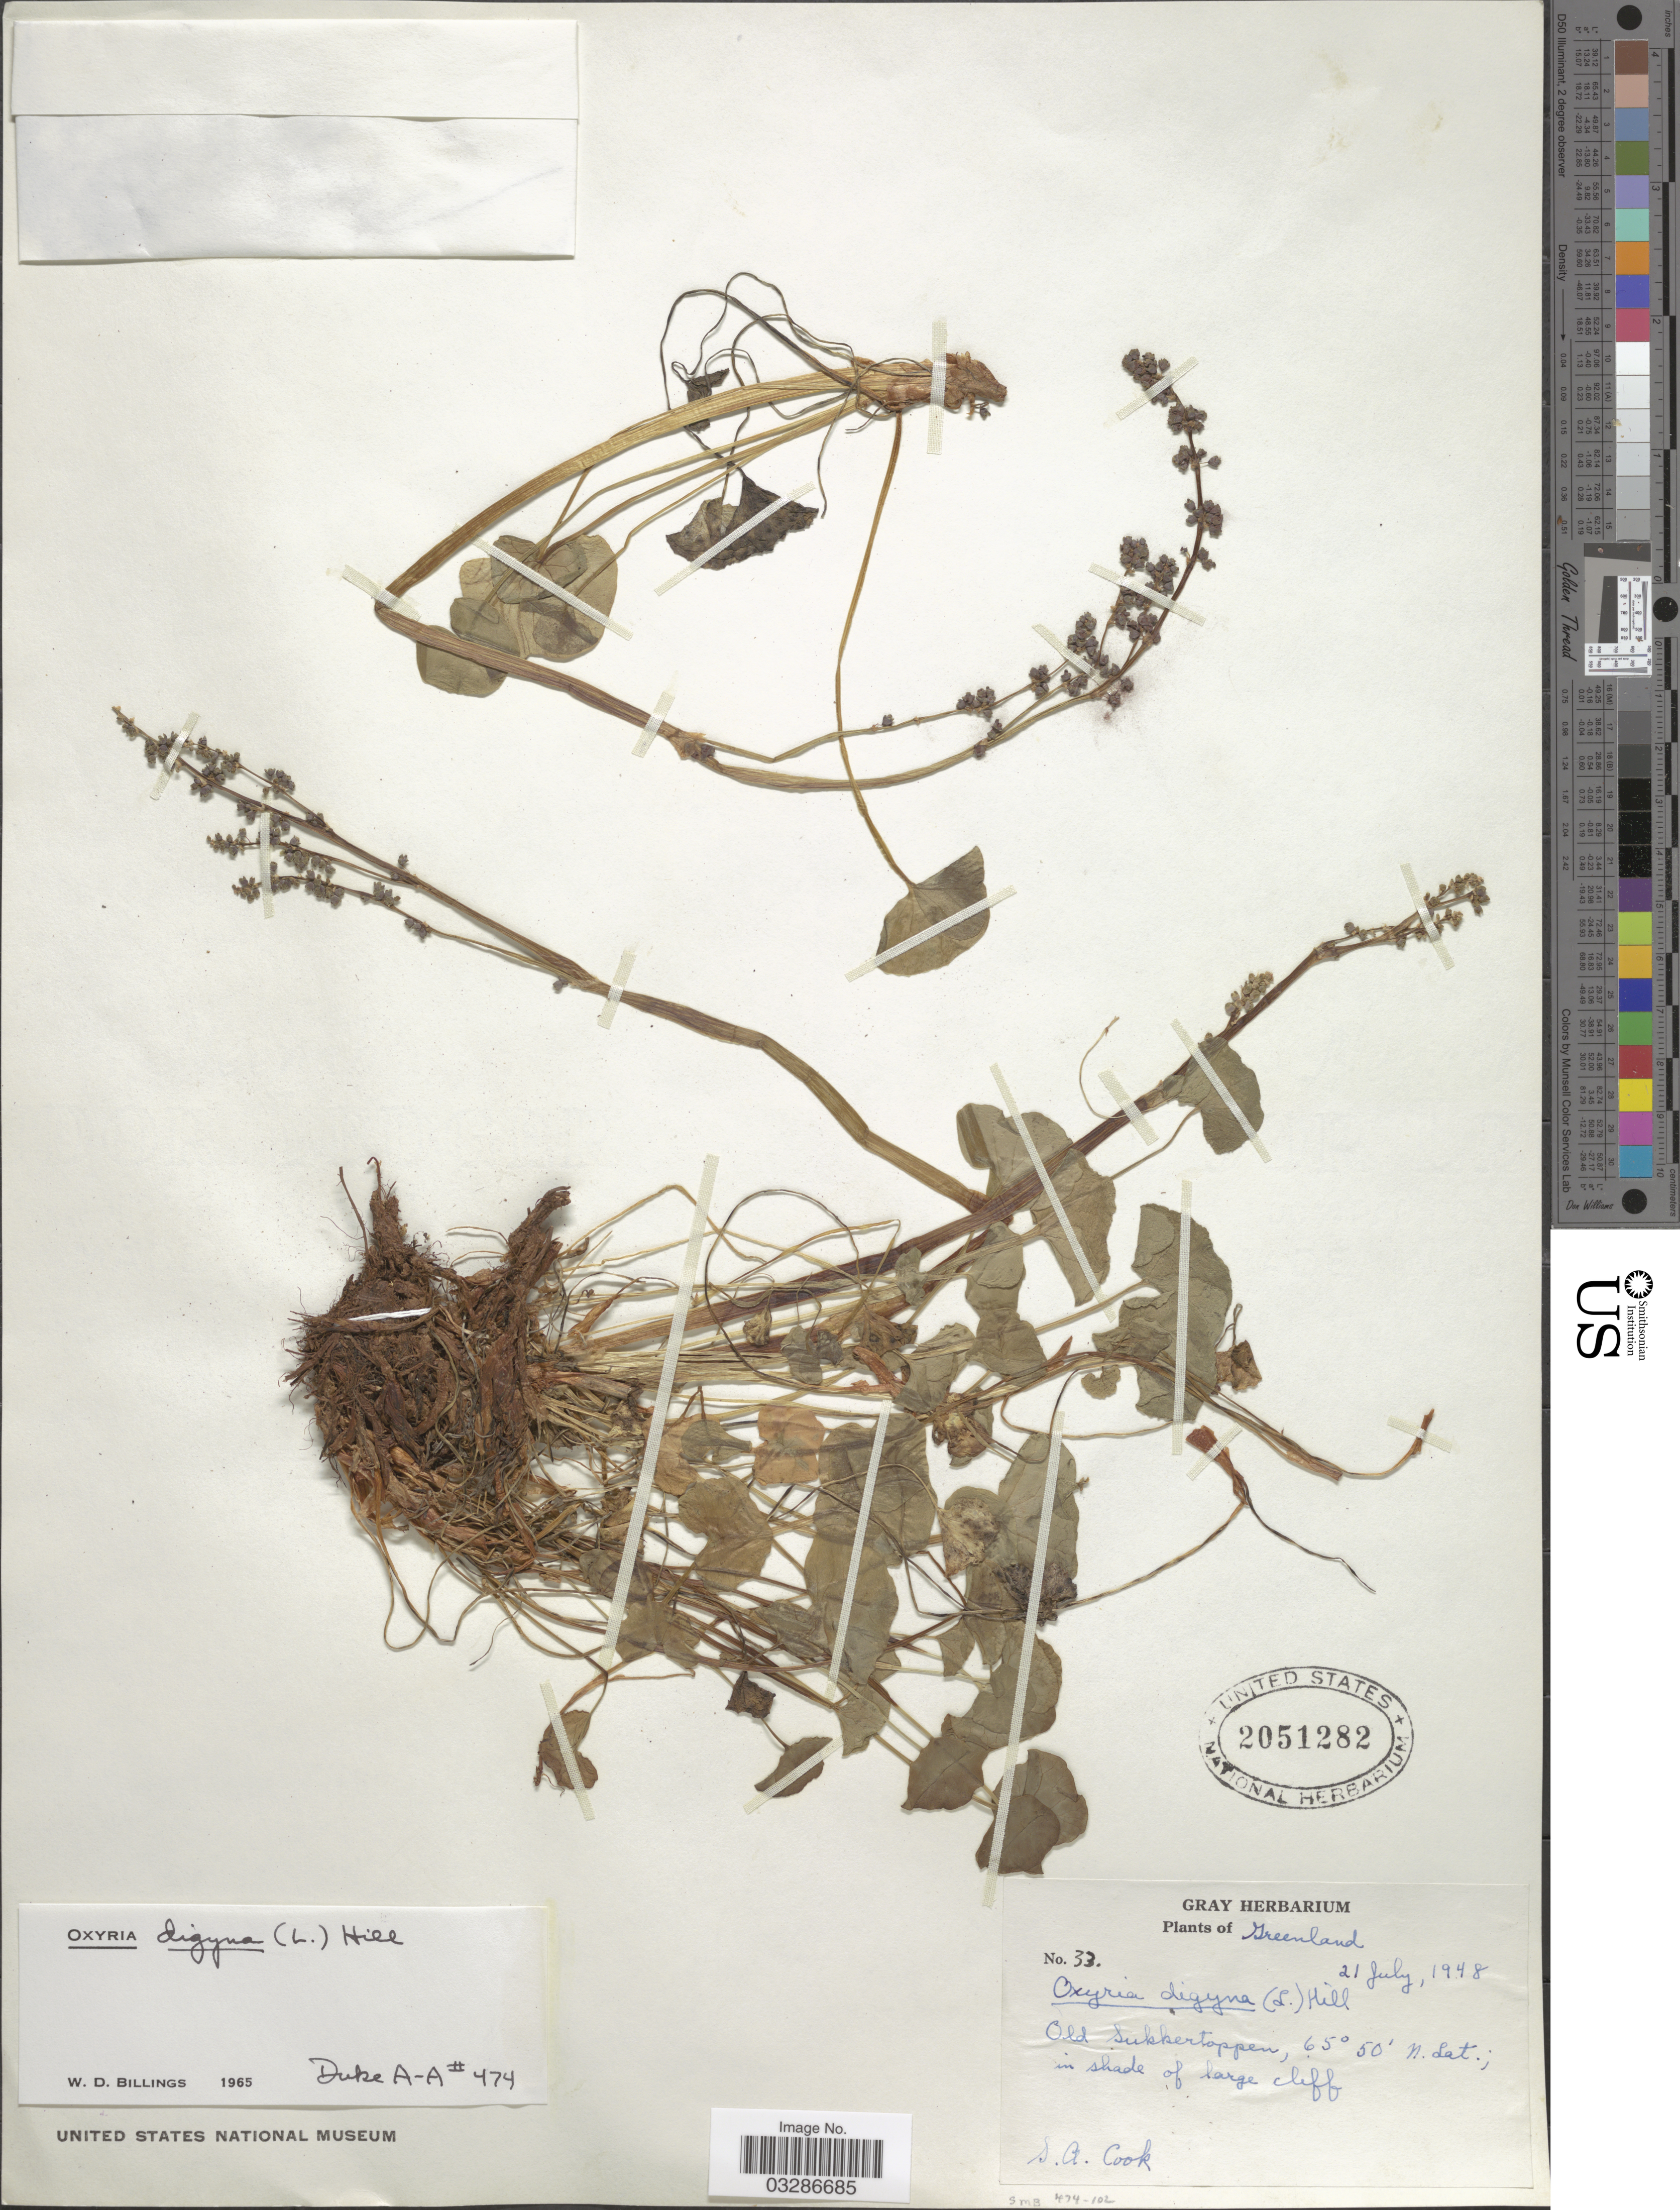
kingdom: Plantae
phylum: Tracheophyta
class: Magnoliopsida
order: Caryophyllales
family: Polygonaceae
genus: Oxyria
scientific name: Oxyria digyna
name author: (L.) Hill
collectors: S. A. Cook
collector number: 33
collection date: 1948-07-21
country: Greenland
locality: Old Sukkentoppen, in shade of large cliff.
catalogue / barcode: US 2051282